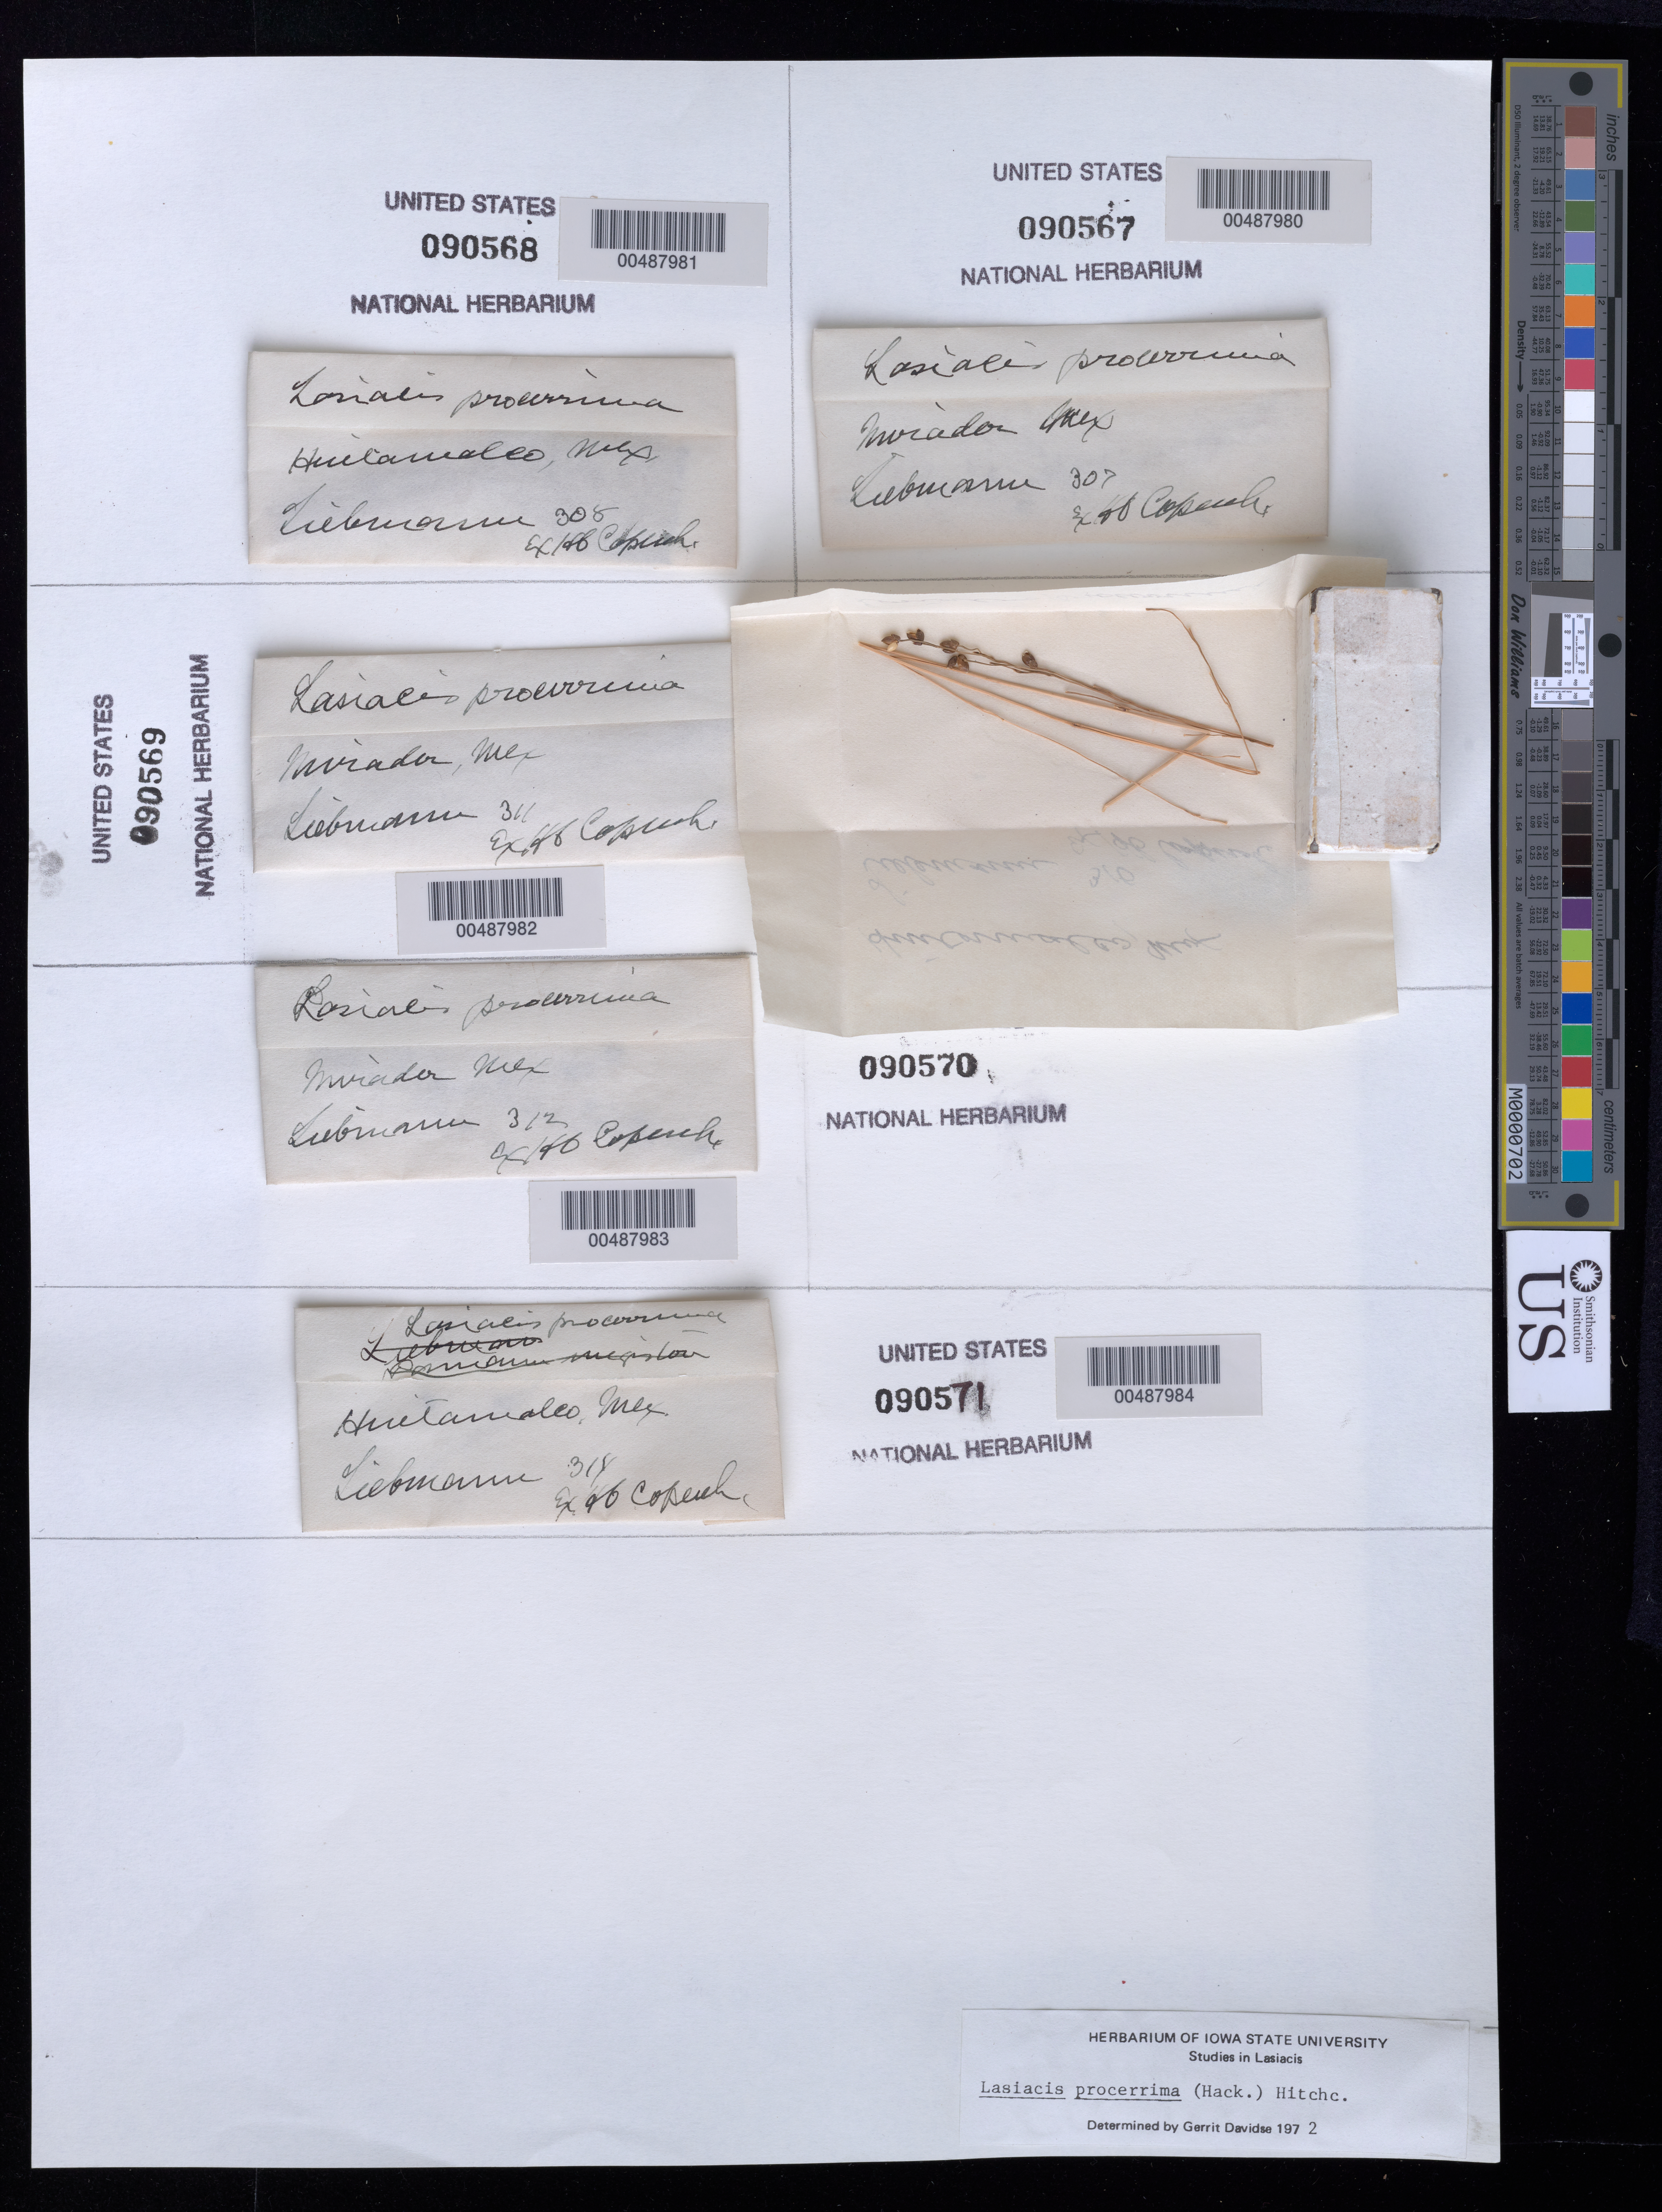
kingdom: Plantae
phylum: Tracheophyta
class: Liliopsida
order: Poales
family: Poaceae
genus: Lasiacis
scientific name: Lasiacis procerrima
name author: (Hack.) Hitchc.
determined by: Davidse, Gerrit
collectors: F. M. Liebmann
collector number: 310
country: Mexico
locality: Huitamalco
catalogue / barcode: US 90572